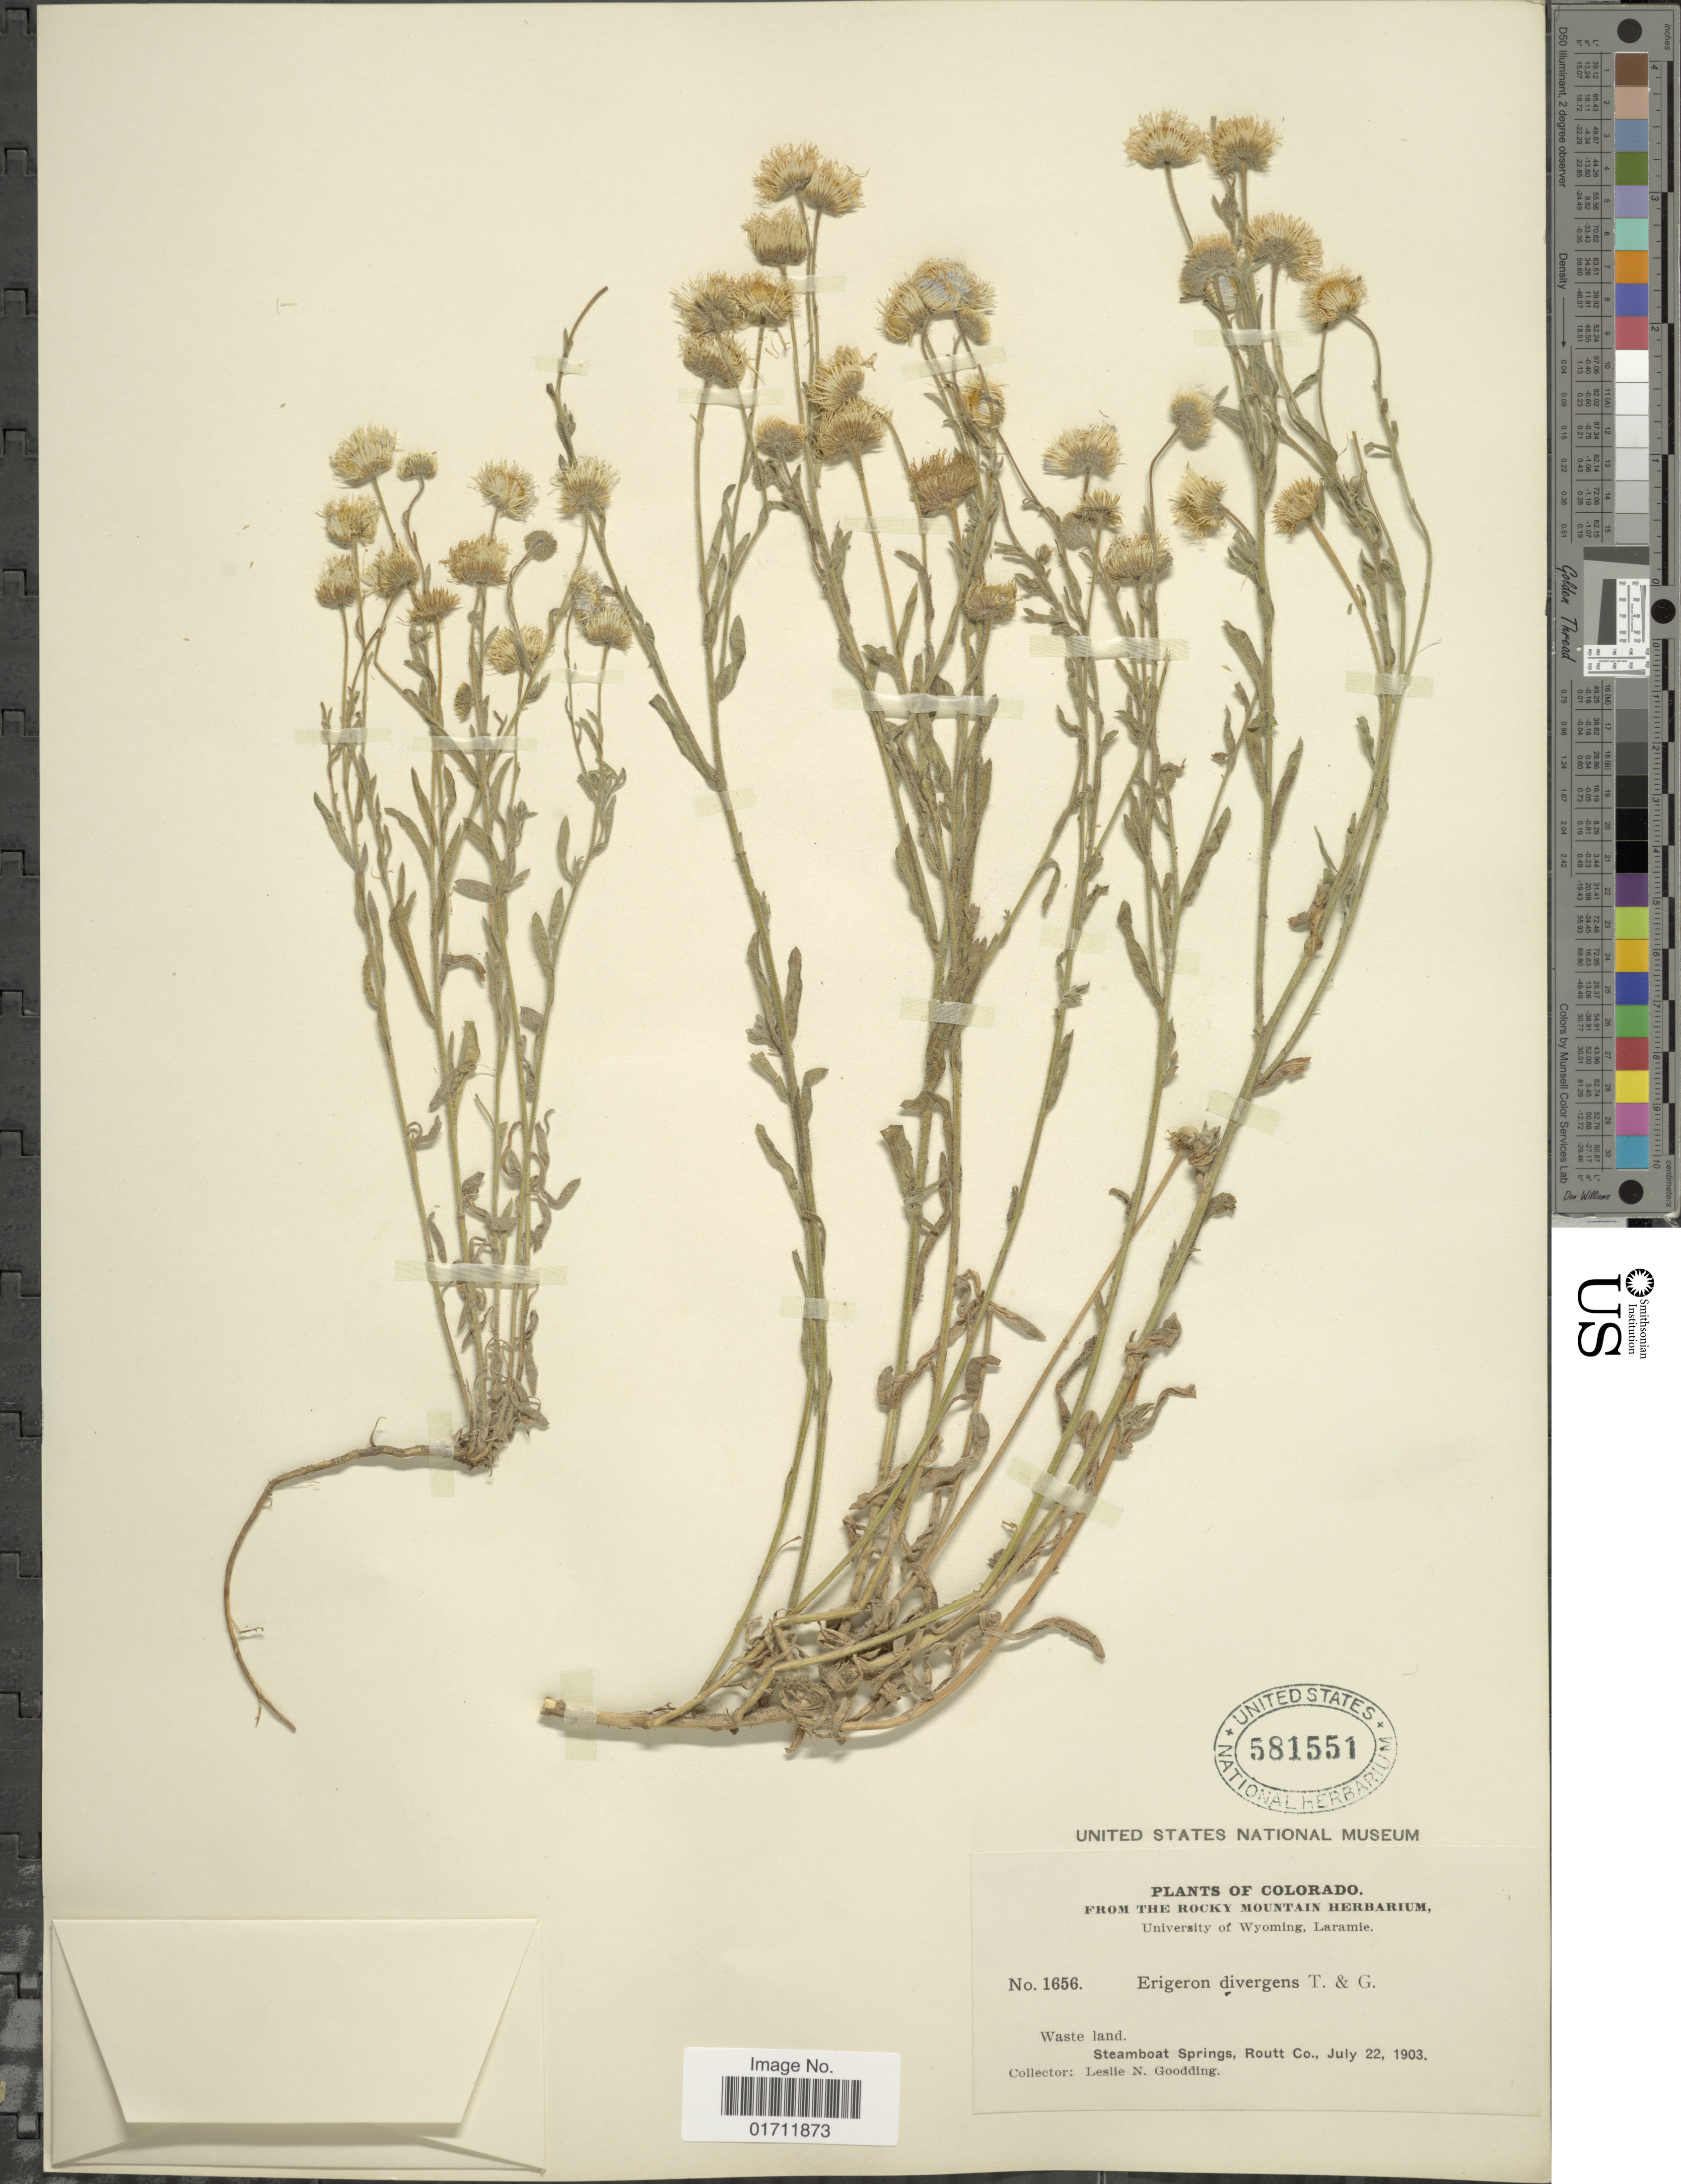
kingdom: Plantae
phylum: Tracheophyta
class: Magnoliopsida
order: Asterales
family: Asteraceae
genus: Erigeron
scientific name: Erigeron divergens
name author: Torr. & A. Gray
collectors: L. N. Goodding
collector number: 1656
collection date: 1903-07-22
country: United States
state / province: Colorado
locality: Waste land, Steamboat Springs, Routt Co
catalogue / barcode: US 581551